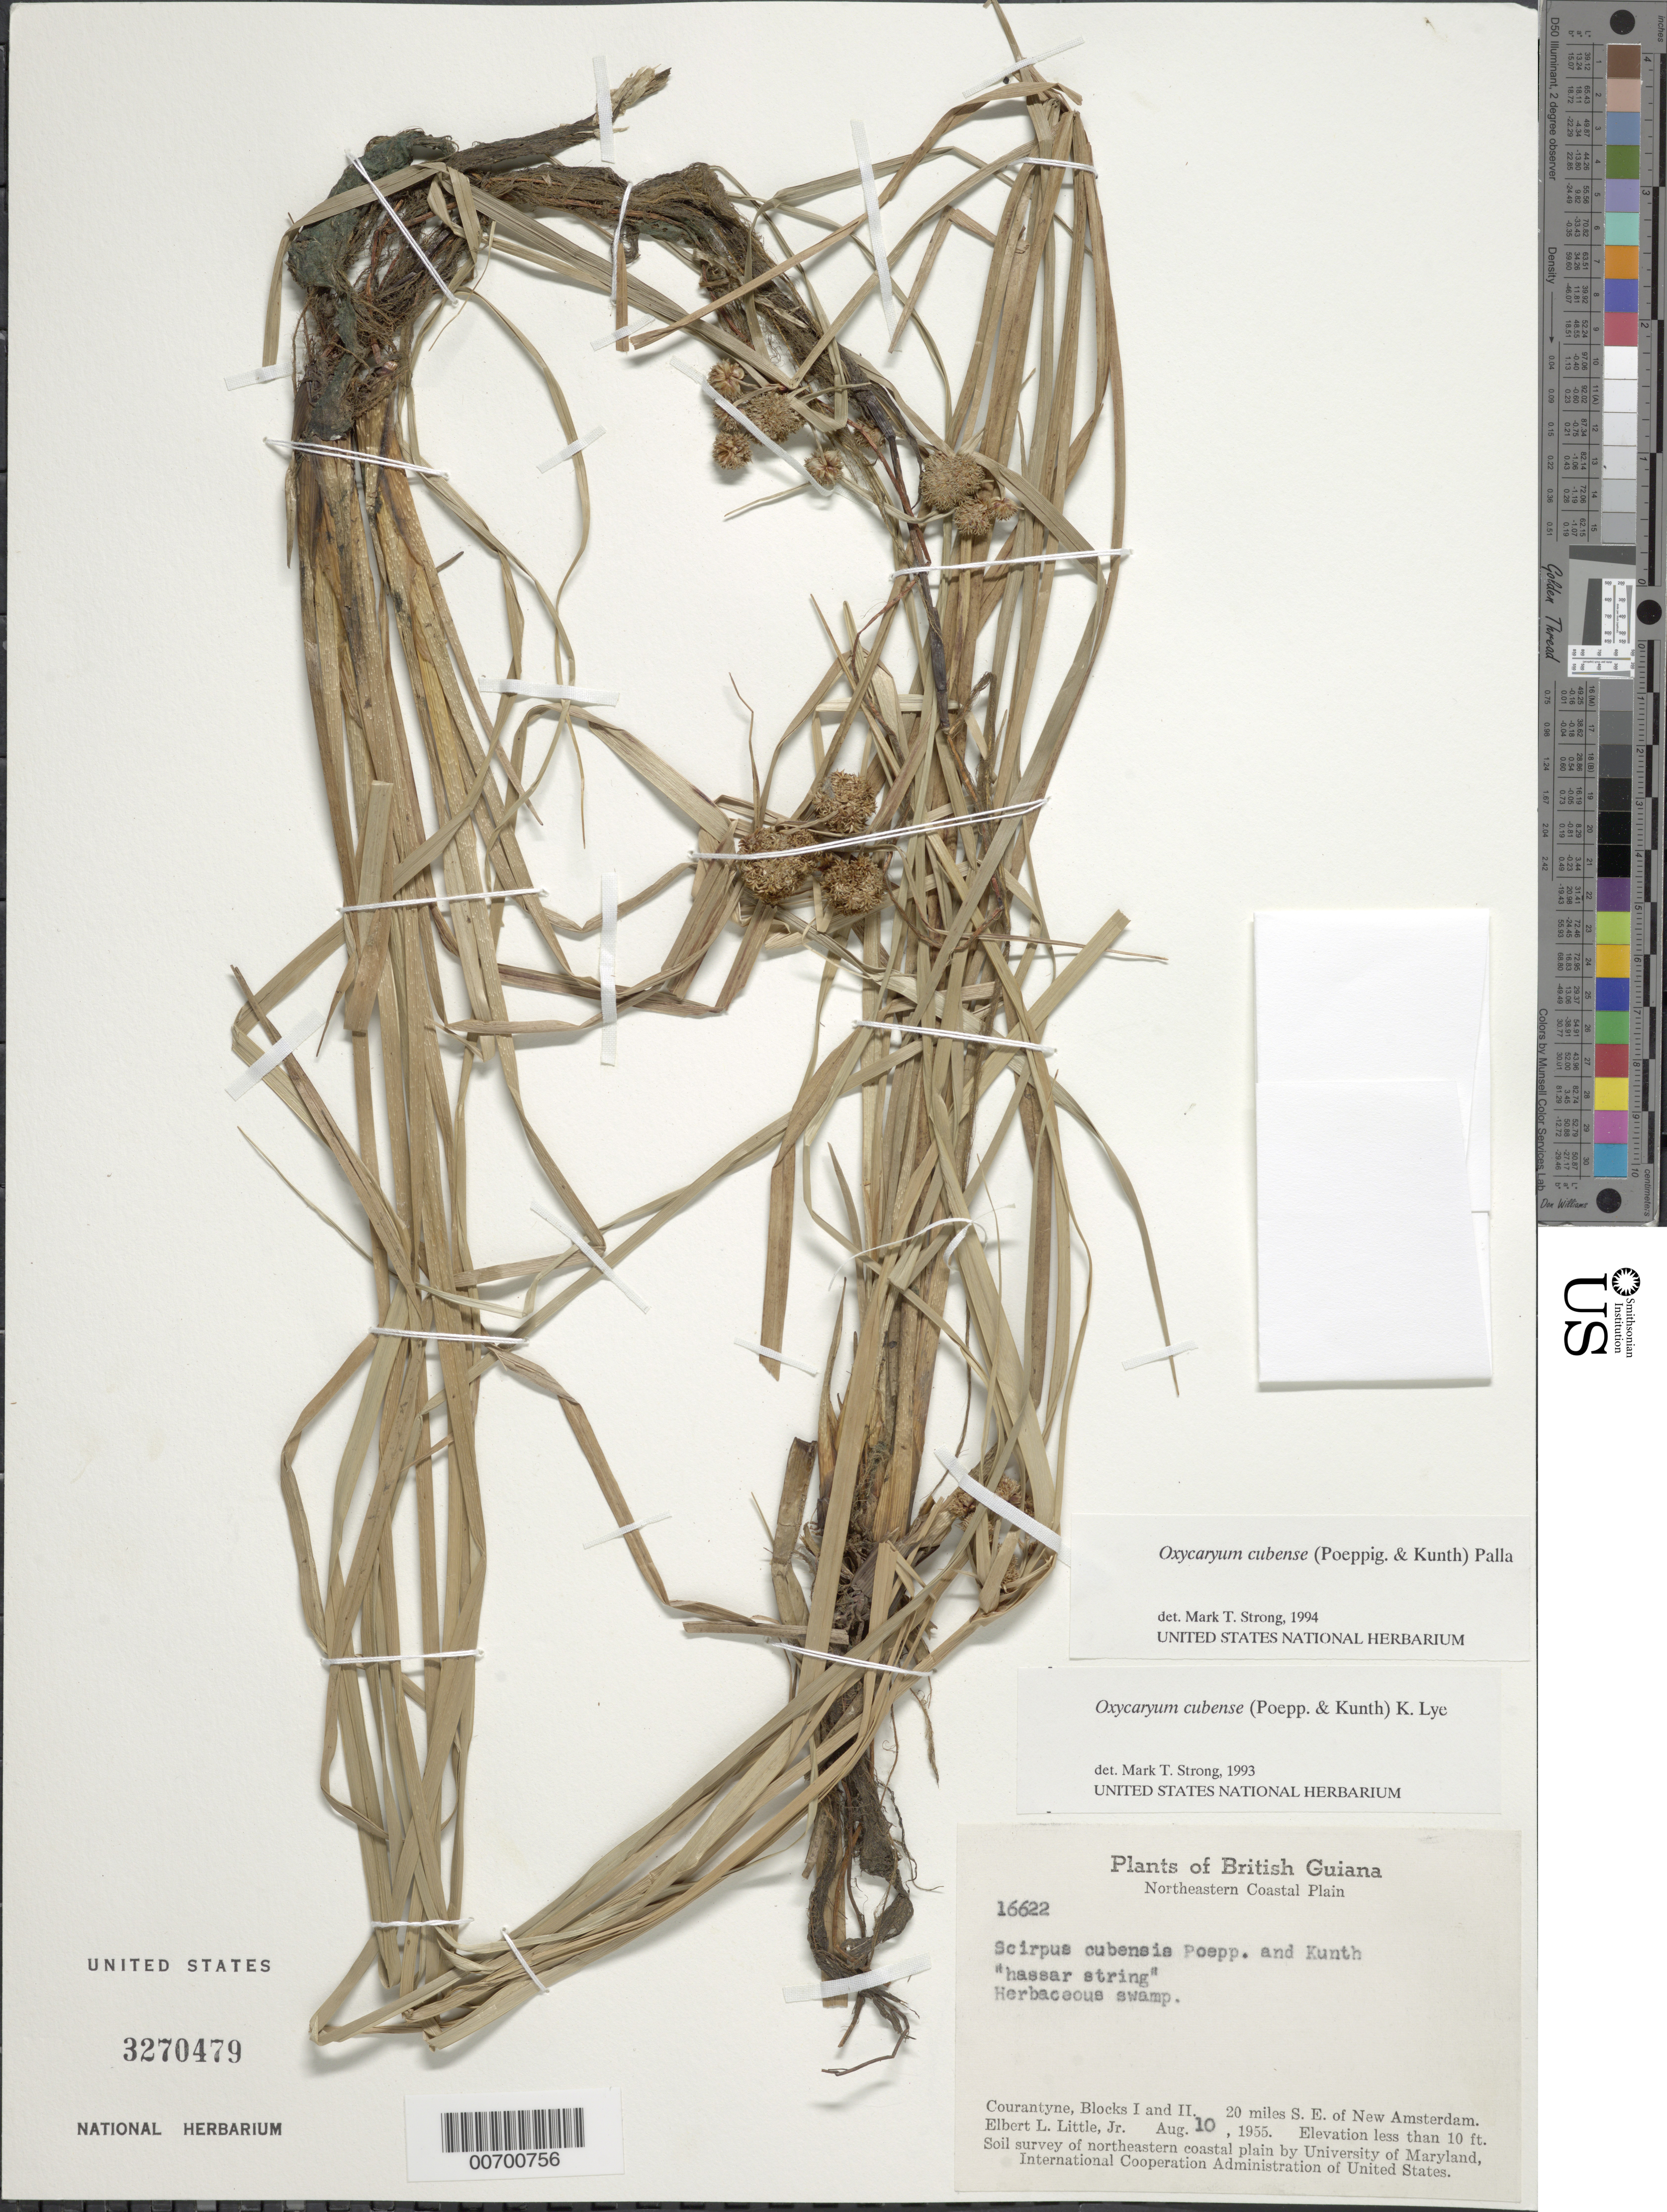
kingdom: Plantae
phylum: Tracheophyta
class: Liliopsida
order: Poales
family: Cyperaceae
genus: Cyperus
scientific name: Cyperus blepharoleptos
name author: Steud.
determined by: Strong, M. T., (US), Smithsonian Institution - National Museum of Natural History (UNITED STATES)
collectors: E. L. Little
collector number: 16622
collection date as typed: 10-Aug-55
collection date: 1955-08-10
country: Guyana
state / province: E. Berbice-Corentyne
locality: Courantyne, Blocks I & II. 20 mi. SE of New Amsterdam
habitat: Herbaceous swamp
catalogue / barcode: US 3270479